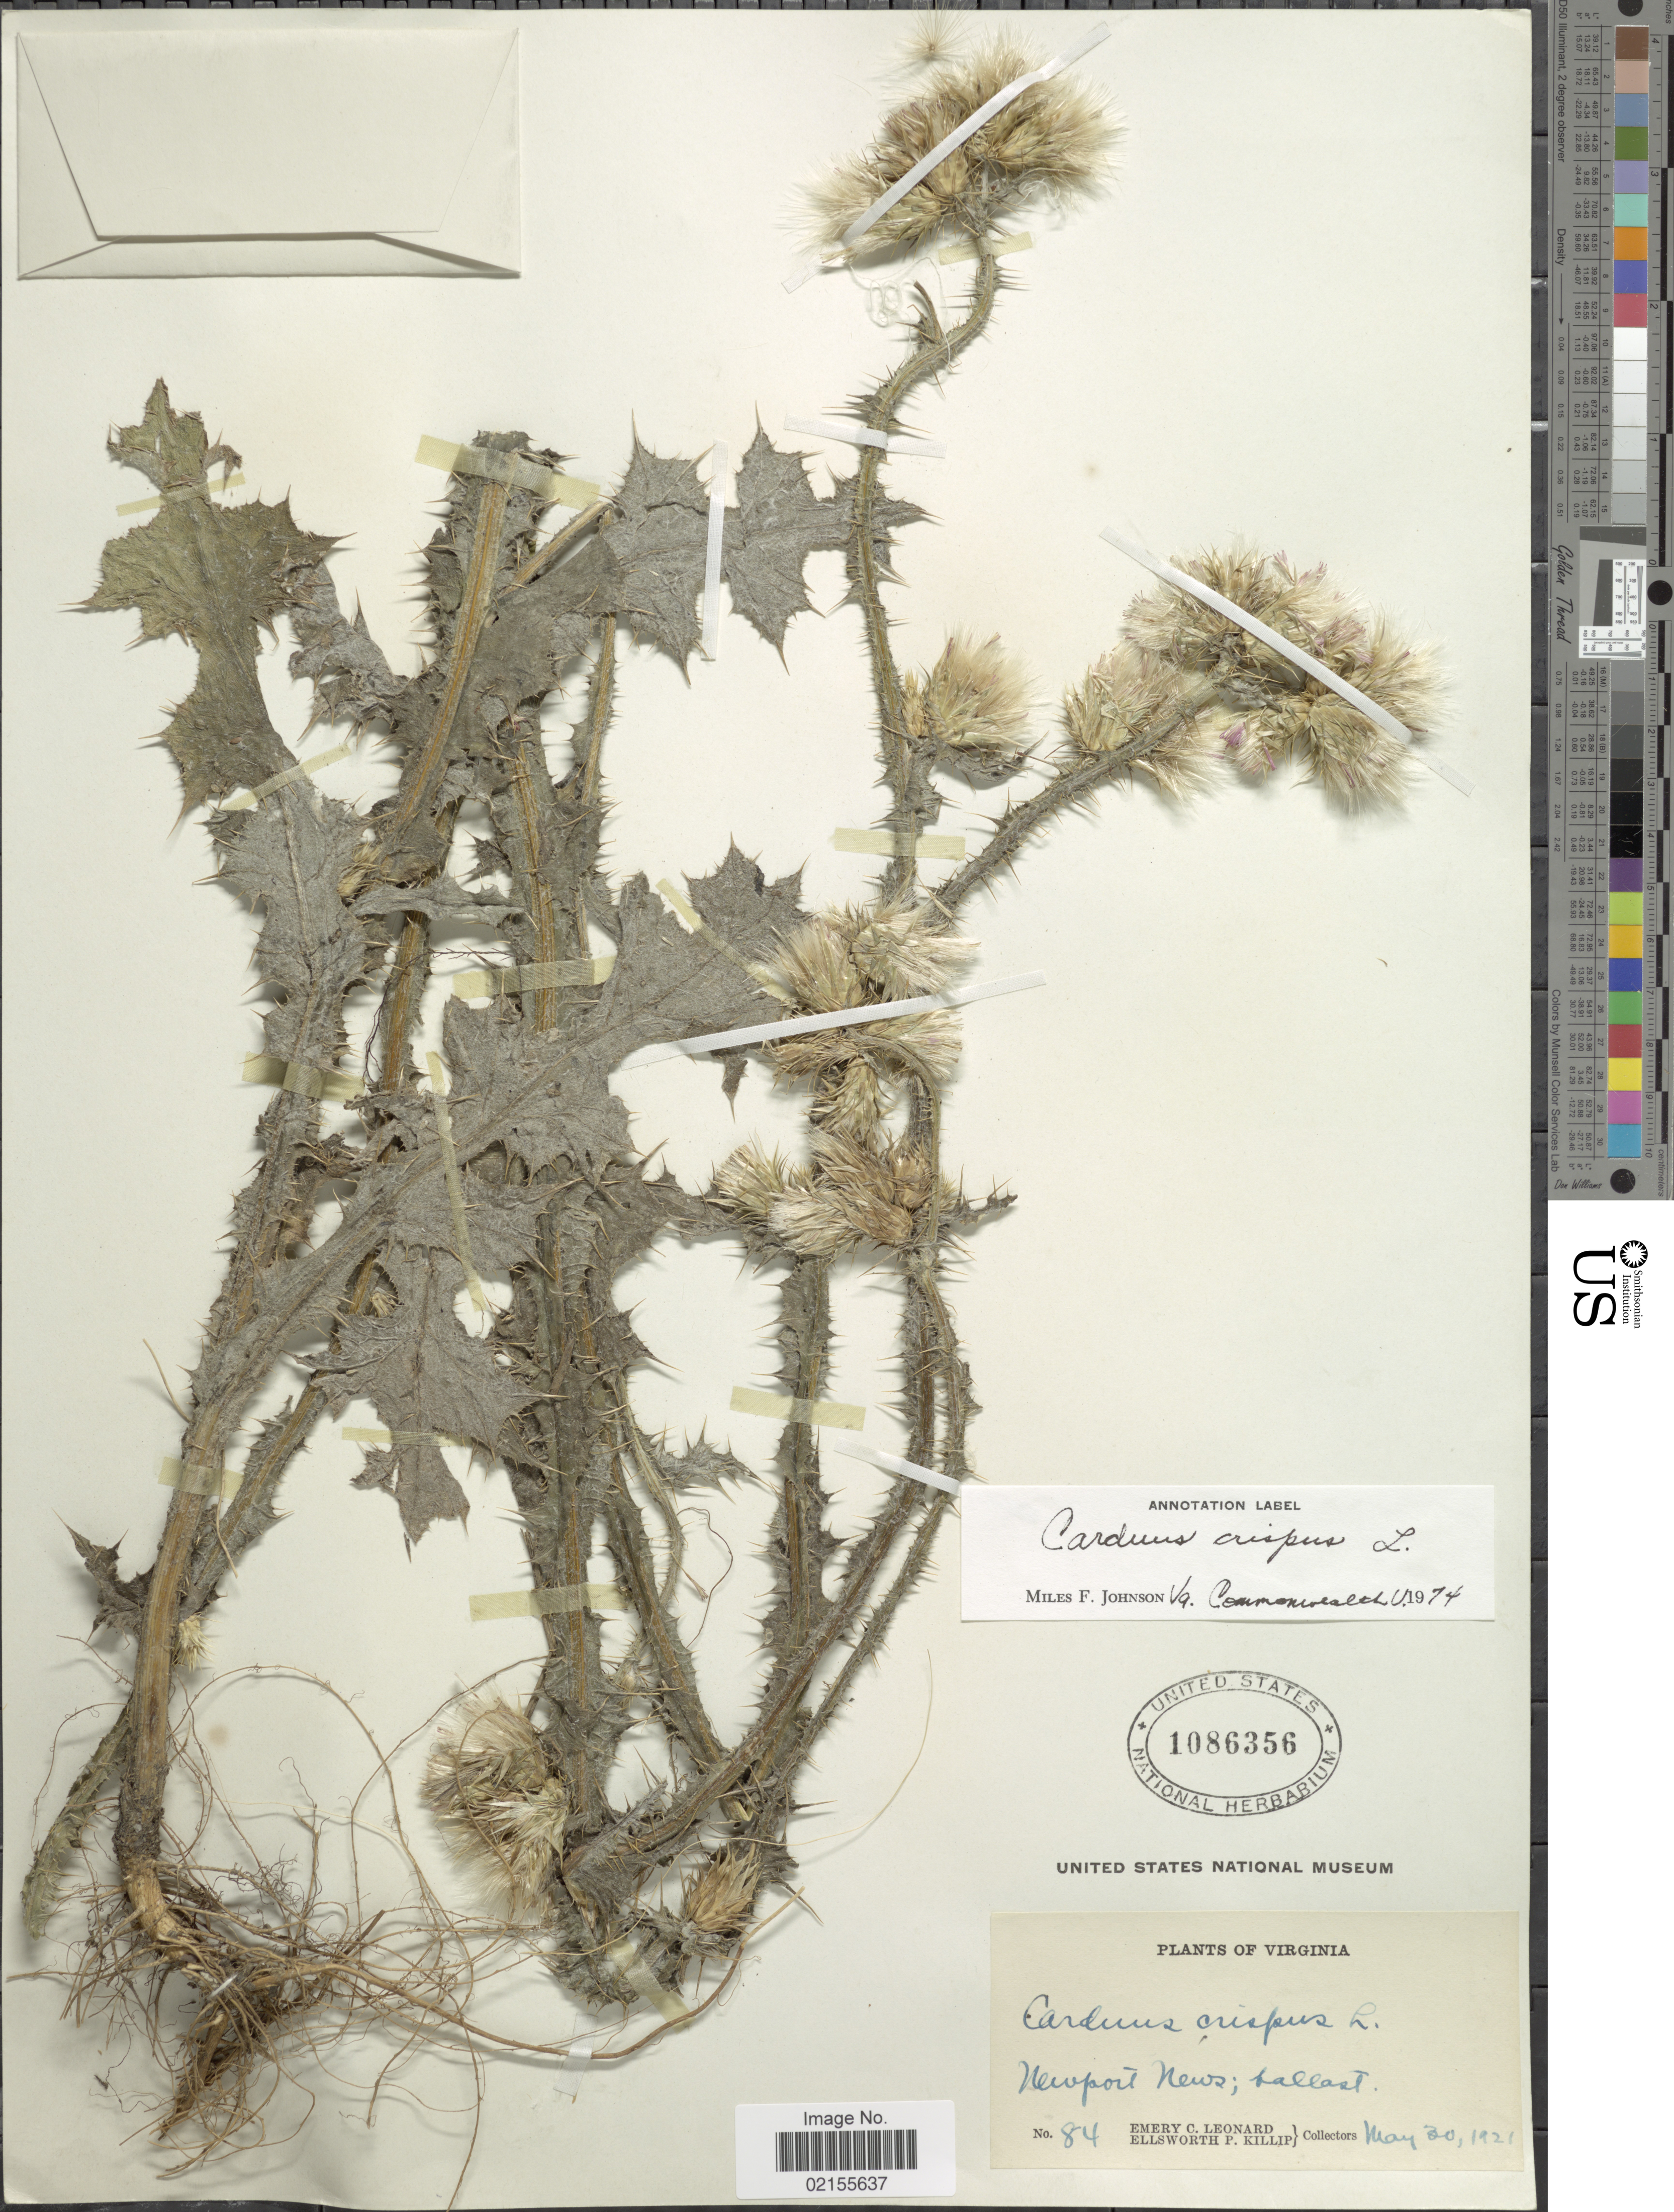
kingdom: Plantae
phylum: Tracheophyta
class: Magnoliopsida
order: Asterales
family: Asteraceae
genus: Carduus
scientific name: Carduus crispus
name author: L.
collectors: E. C. Leonard & E. P. Killip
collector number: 84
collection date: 1921-05-30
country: United States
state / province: Virginia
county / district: City of Newport News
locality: Newport News; ballast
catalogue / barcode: US 1086356